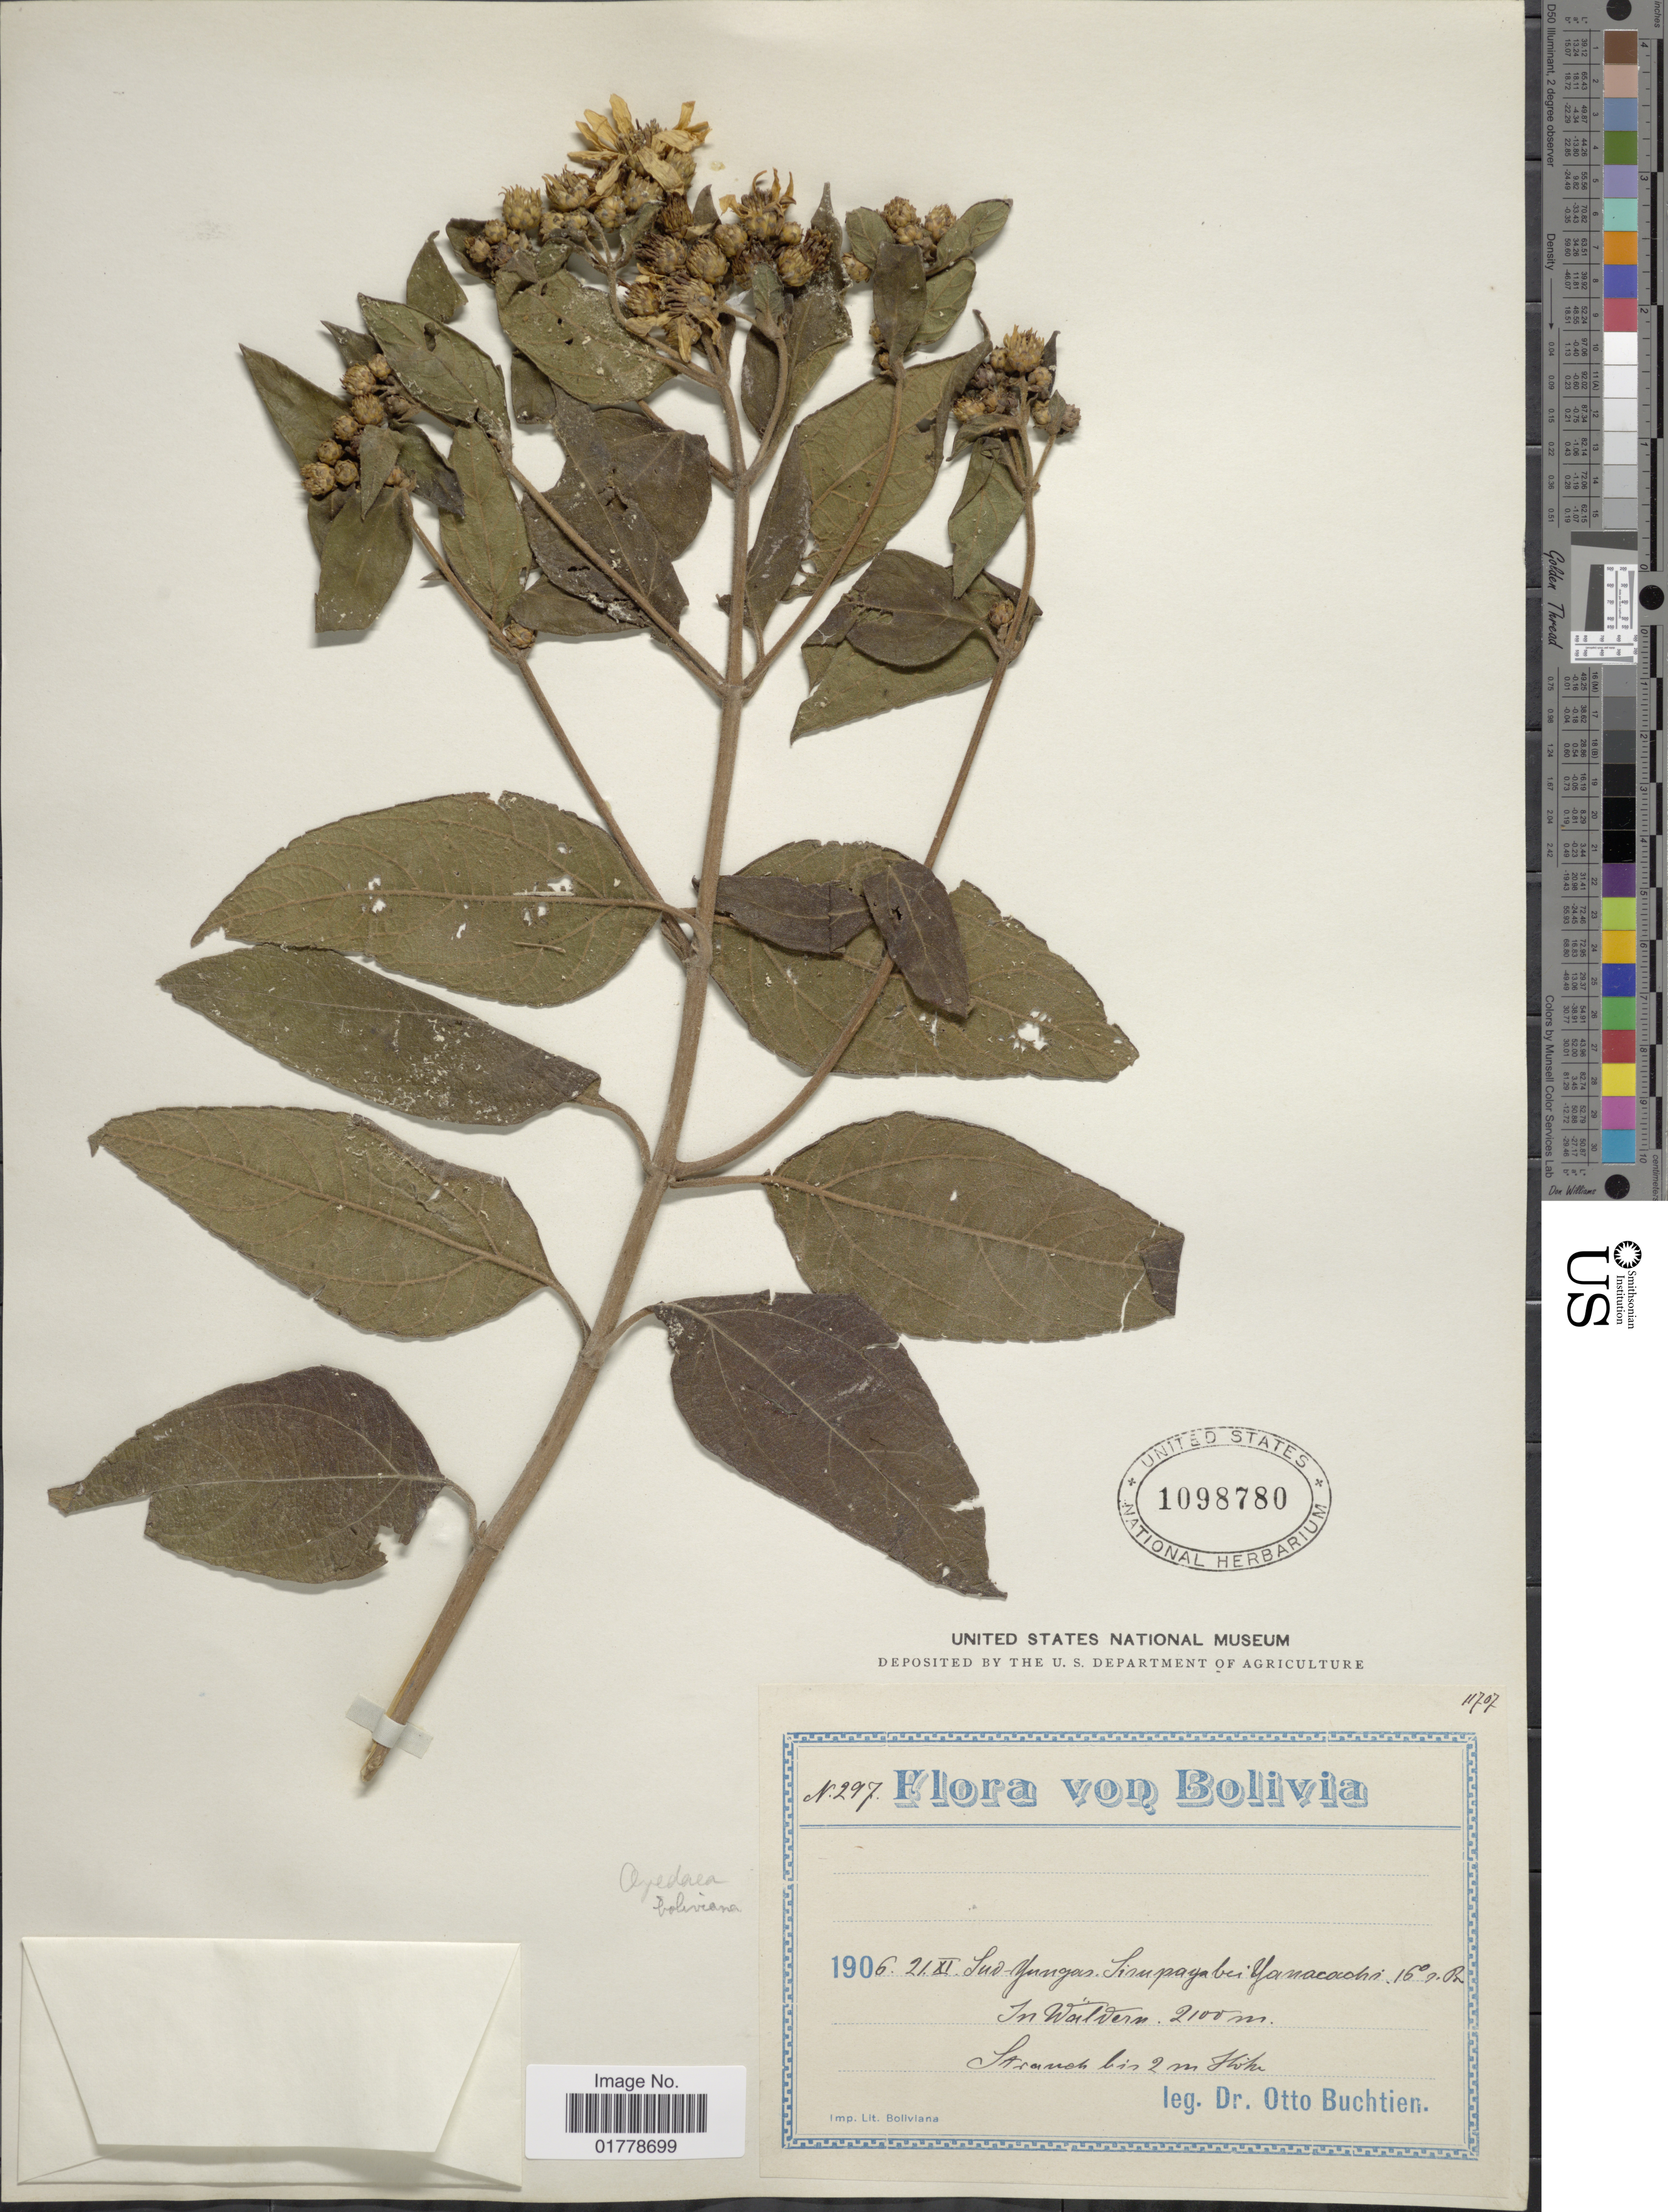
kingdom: Plantae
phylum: Tracheophyta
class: Magnoliopsida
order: Asterales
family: Asteraceae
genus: Oyedaea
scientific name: Oyedaea boliviana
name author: Britton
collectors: O. Buchtien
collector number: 297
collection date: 1906-11-21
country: Bolivia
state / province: La Paz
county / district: Sud Yungas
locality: Sirupaya bei Yanacachi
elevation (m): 2100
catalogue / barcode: US 1098780